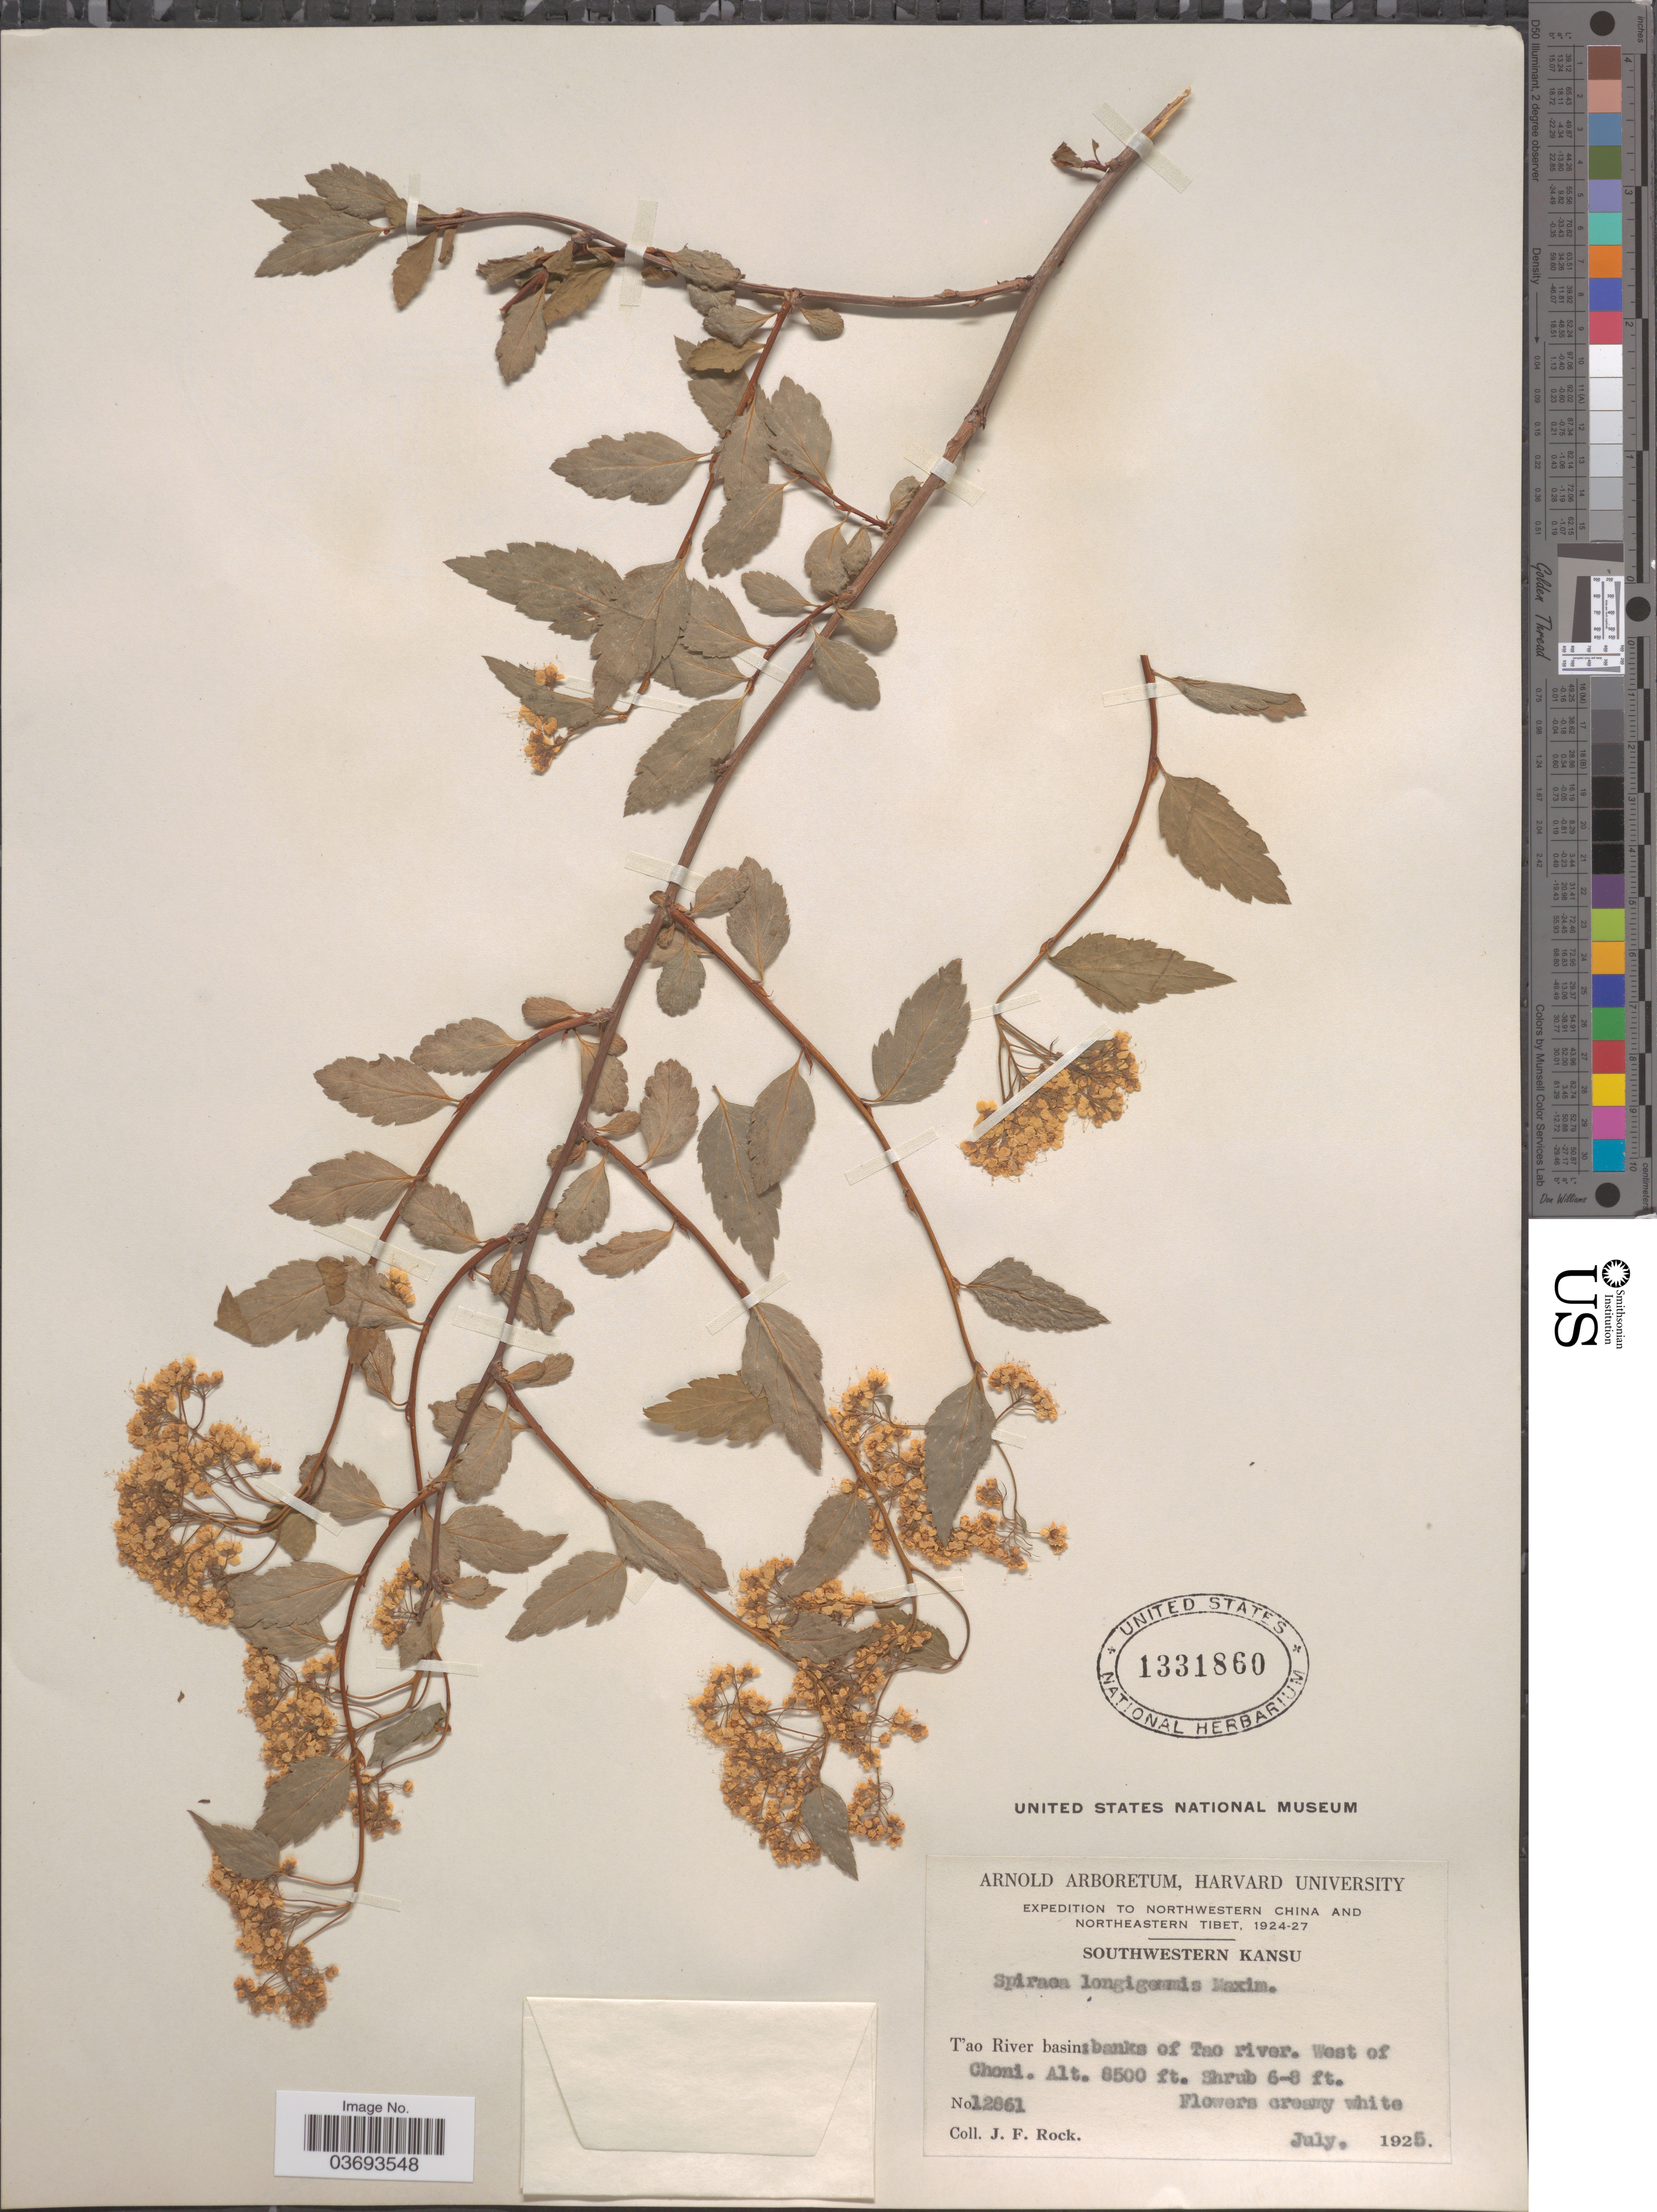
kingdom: Plantae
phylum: Tracheophyta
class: Magnoliopsida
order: Rosales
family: Rosaceae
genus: Spiraea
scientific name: Spiraea longigemmis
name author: Maxim.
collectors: J. Rock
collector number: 12861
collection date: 1925-07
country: China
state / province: Gansu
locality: Northwestern China. Southwestern Kansu. T'ao River basin: banks of Tao river. West of Choni.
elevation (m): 2591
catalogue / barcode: US 1331860